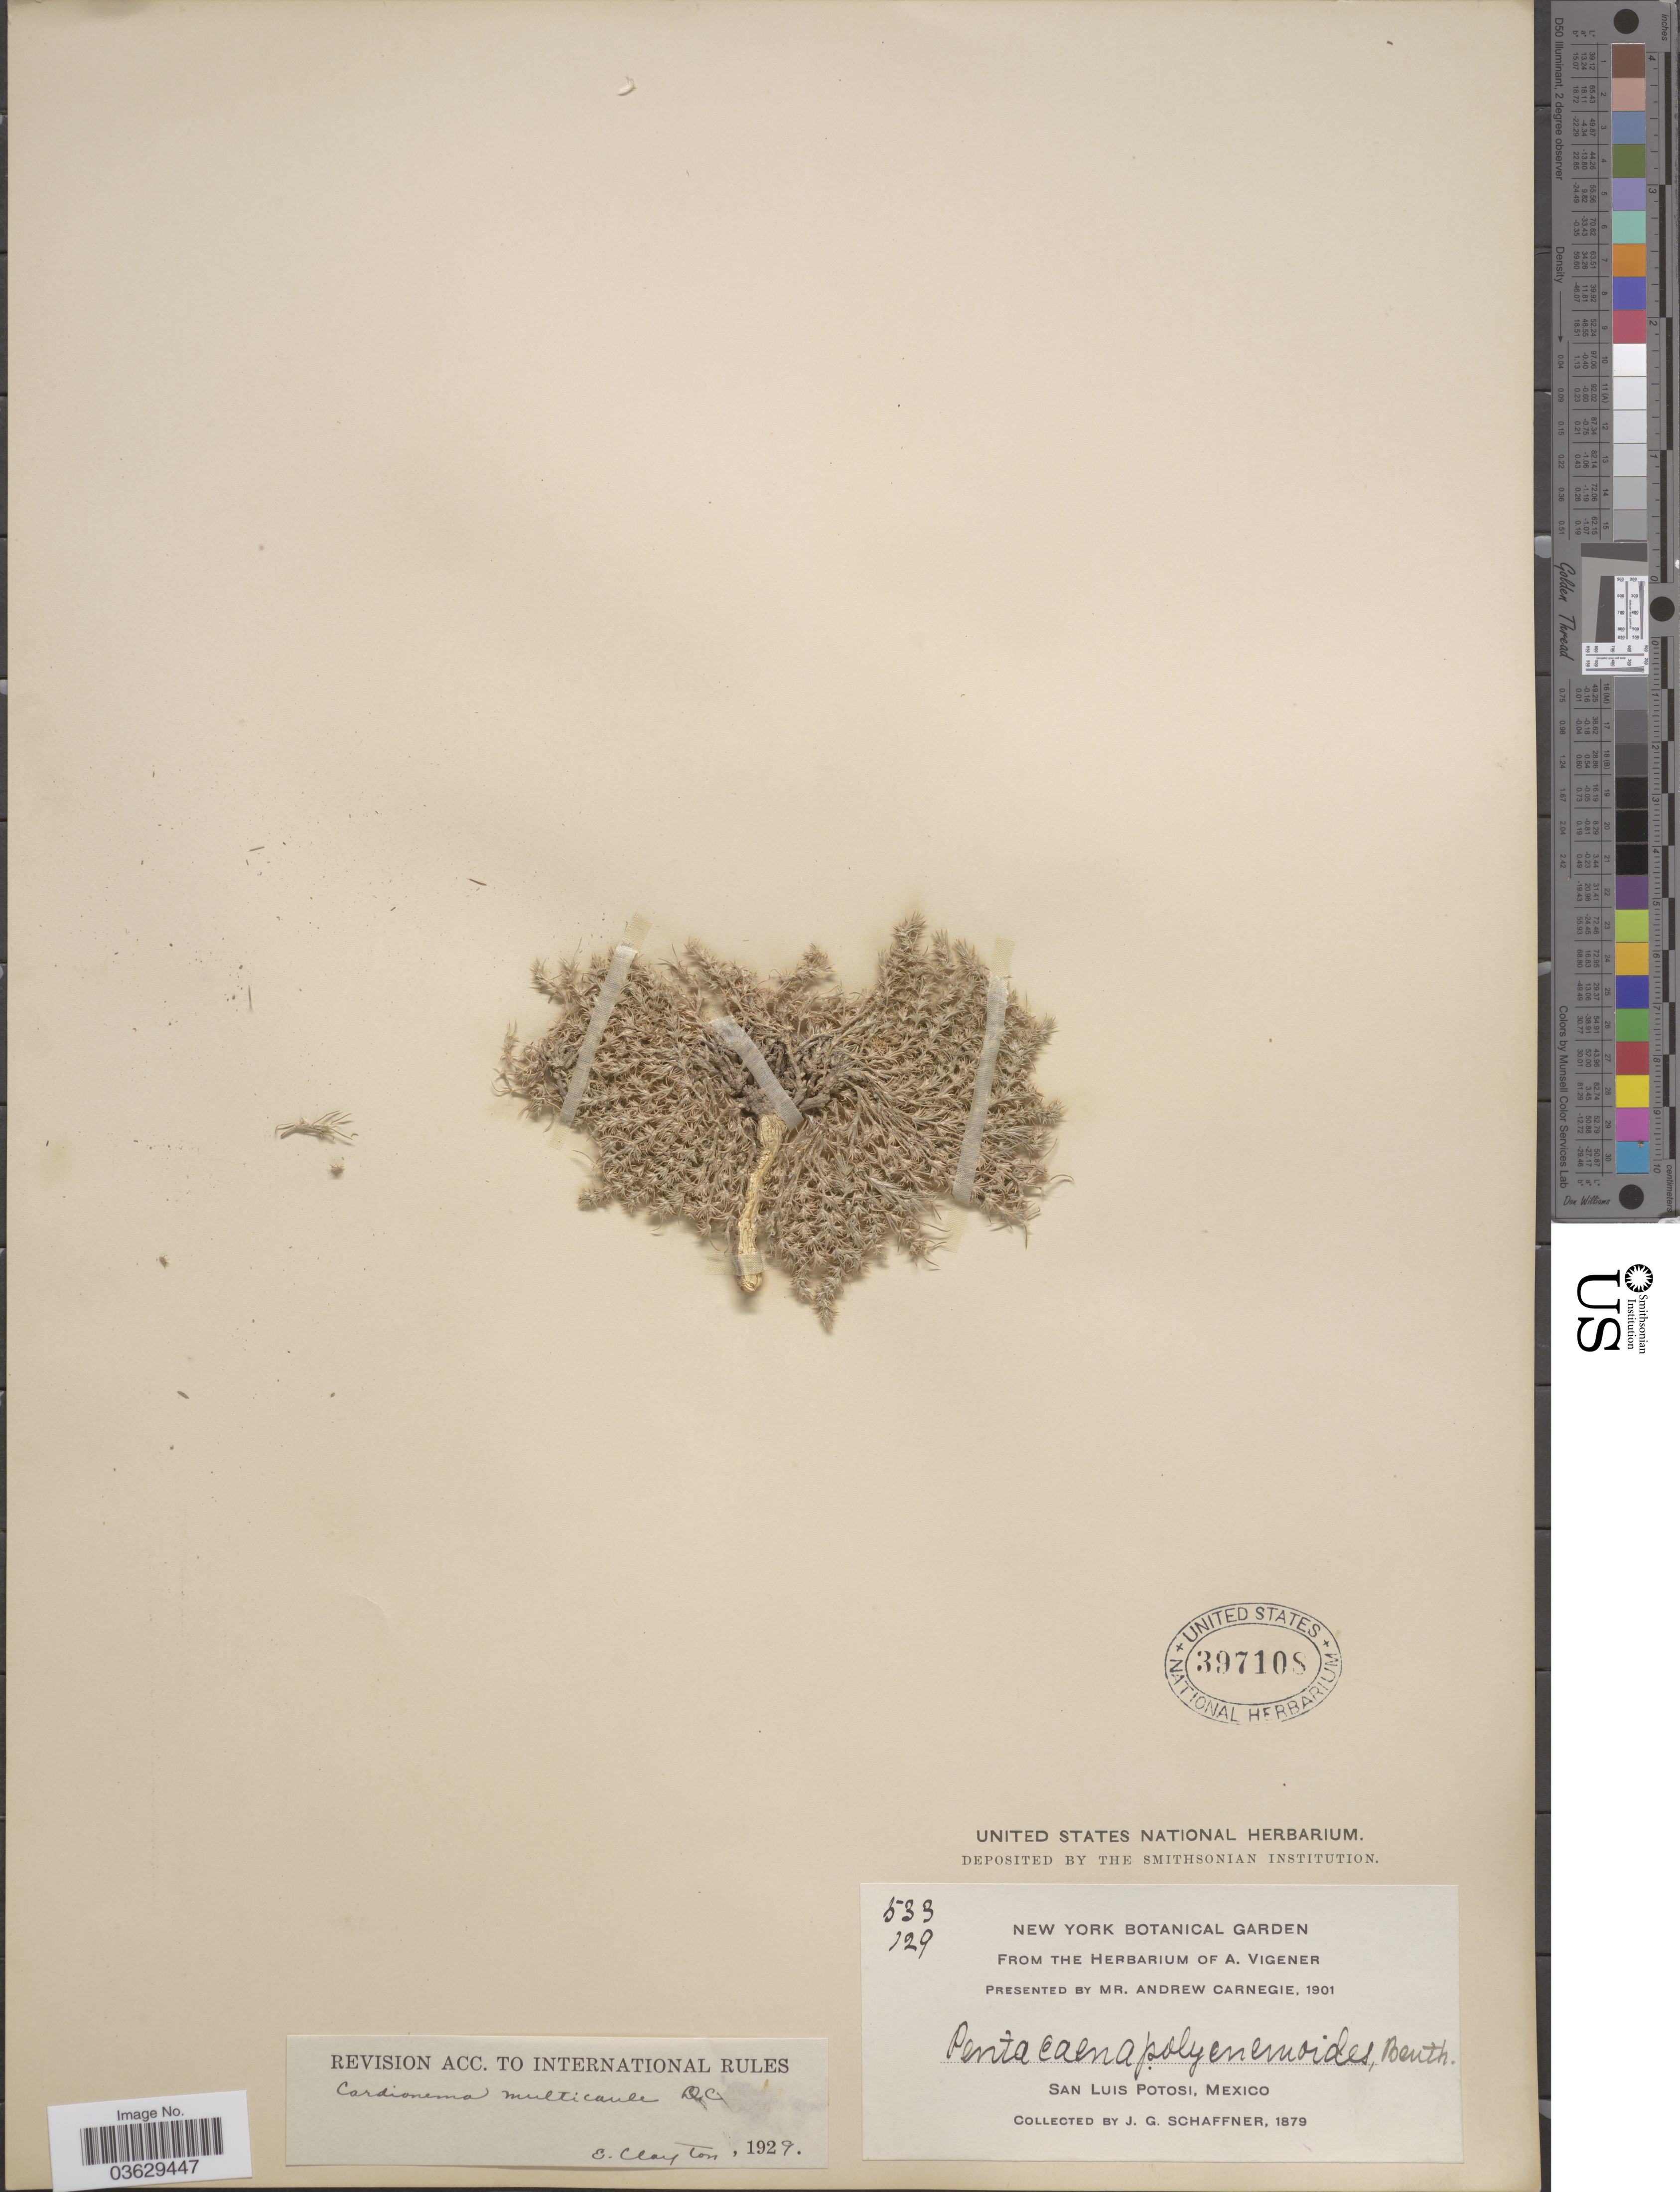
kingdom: Plantae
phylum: Tracheophyta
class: Magnoliopsida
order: Caryophyllales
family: Caryophyllaceae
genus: Cardionema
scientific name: Cardionema ramosissimum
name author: (Weinm.) A. Nelson & J.F. Macbr.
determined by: U.S. National Herbarium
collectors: J. G. Schaffner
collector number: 533/129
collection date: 1901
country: Mexico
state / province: San Luis Potosí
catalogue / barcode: US 397108